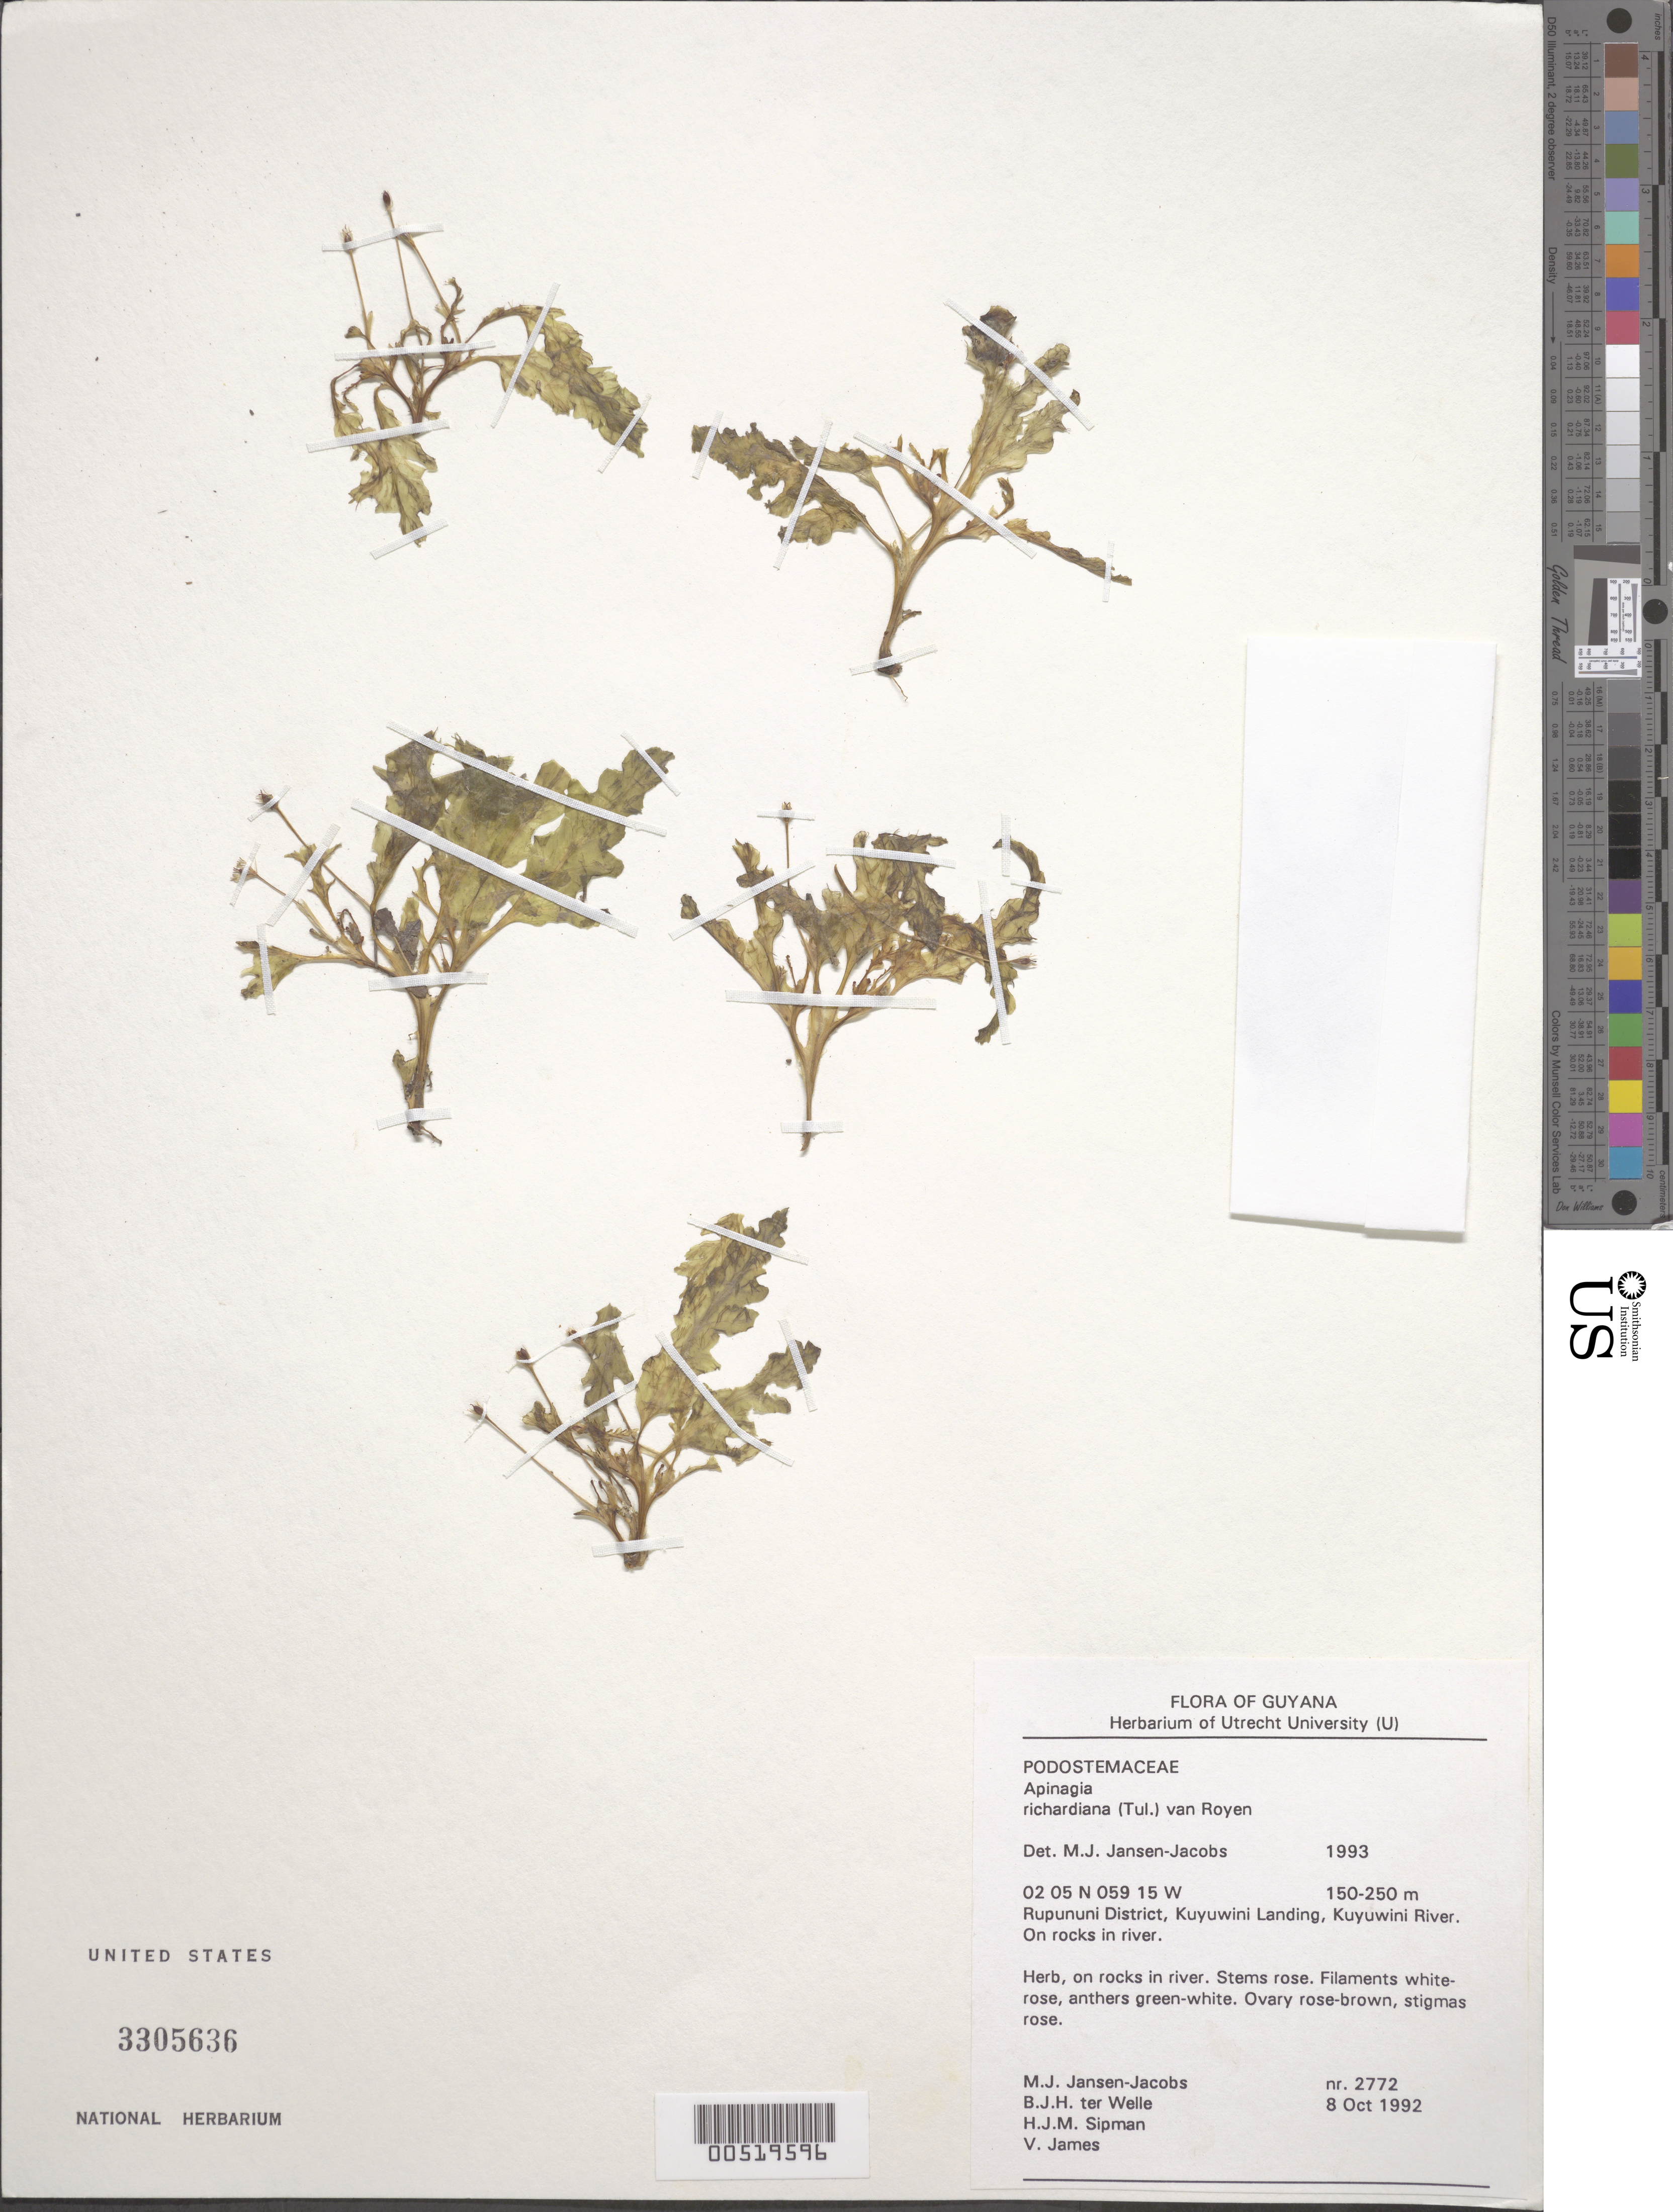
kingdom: Plantae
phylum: Tracheophyta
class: Magnoliopsida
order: Malpighiales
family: Podostemaceae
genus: Apinagia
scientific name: Apinagia richardiana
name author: (Tul.) P. Royen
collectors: M. J. Jansen-Jacobs, B. Welle, H. J. M. Sipman & V. James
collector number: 2772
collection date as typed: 08 Oct 1992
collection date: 1992-10-08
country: Guyana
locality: Rupununi dist., kuyuwini landing, kuyuwini river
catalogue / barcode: US 3305636